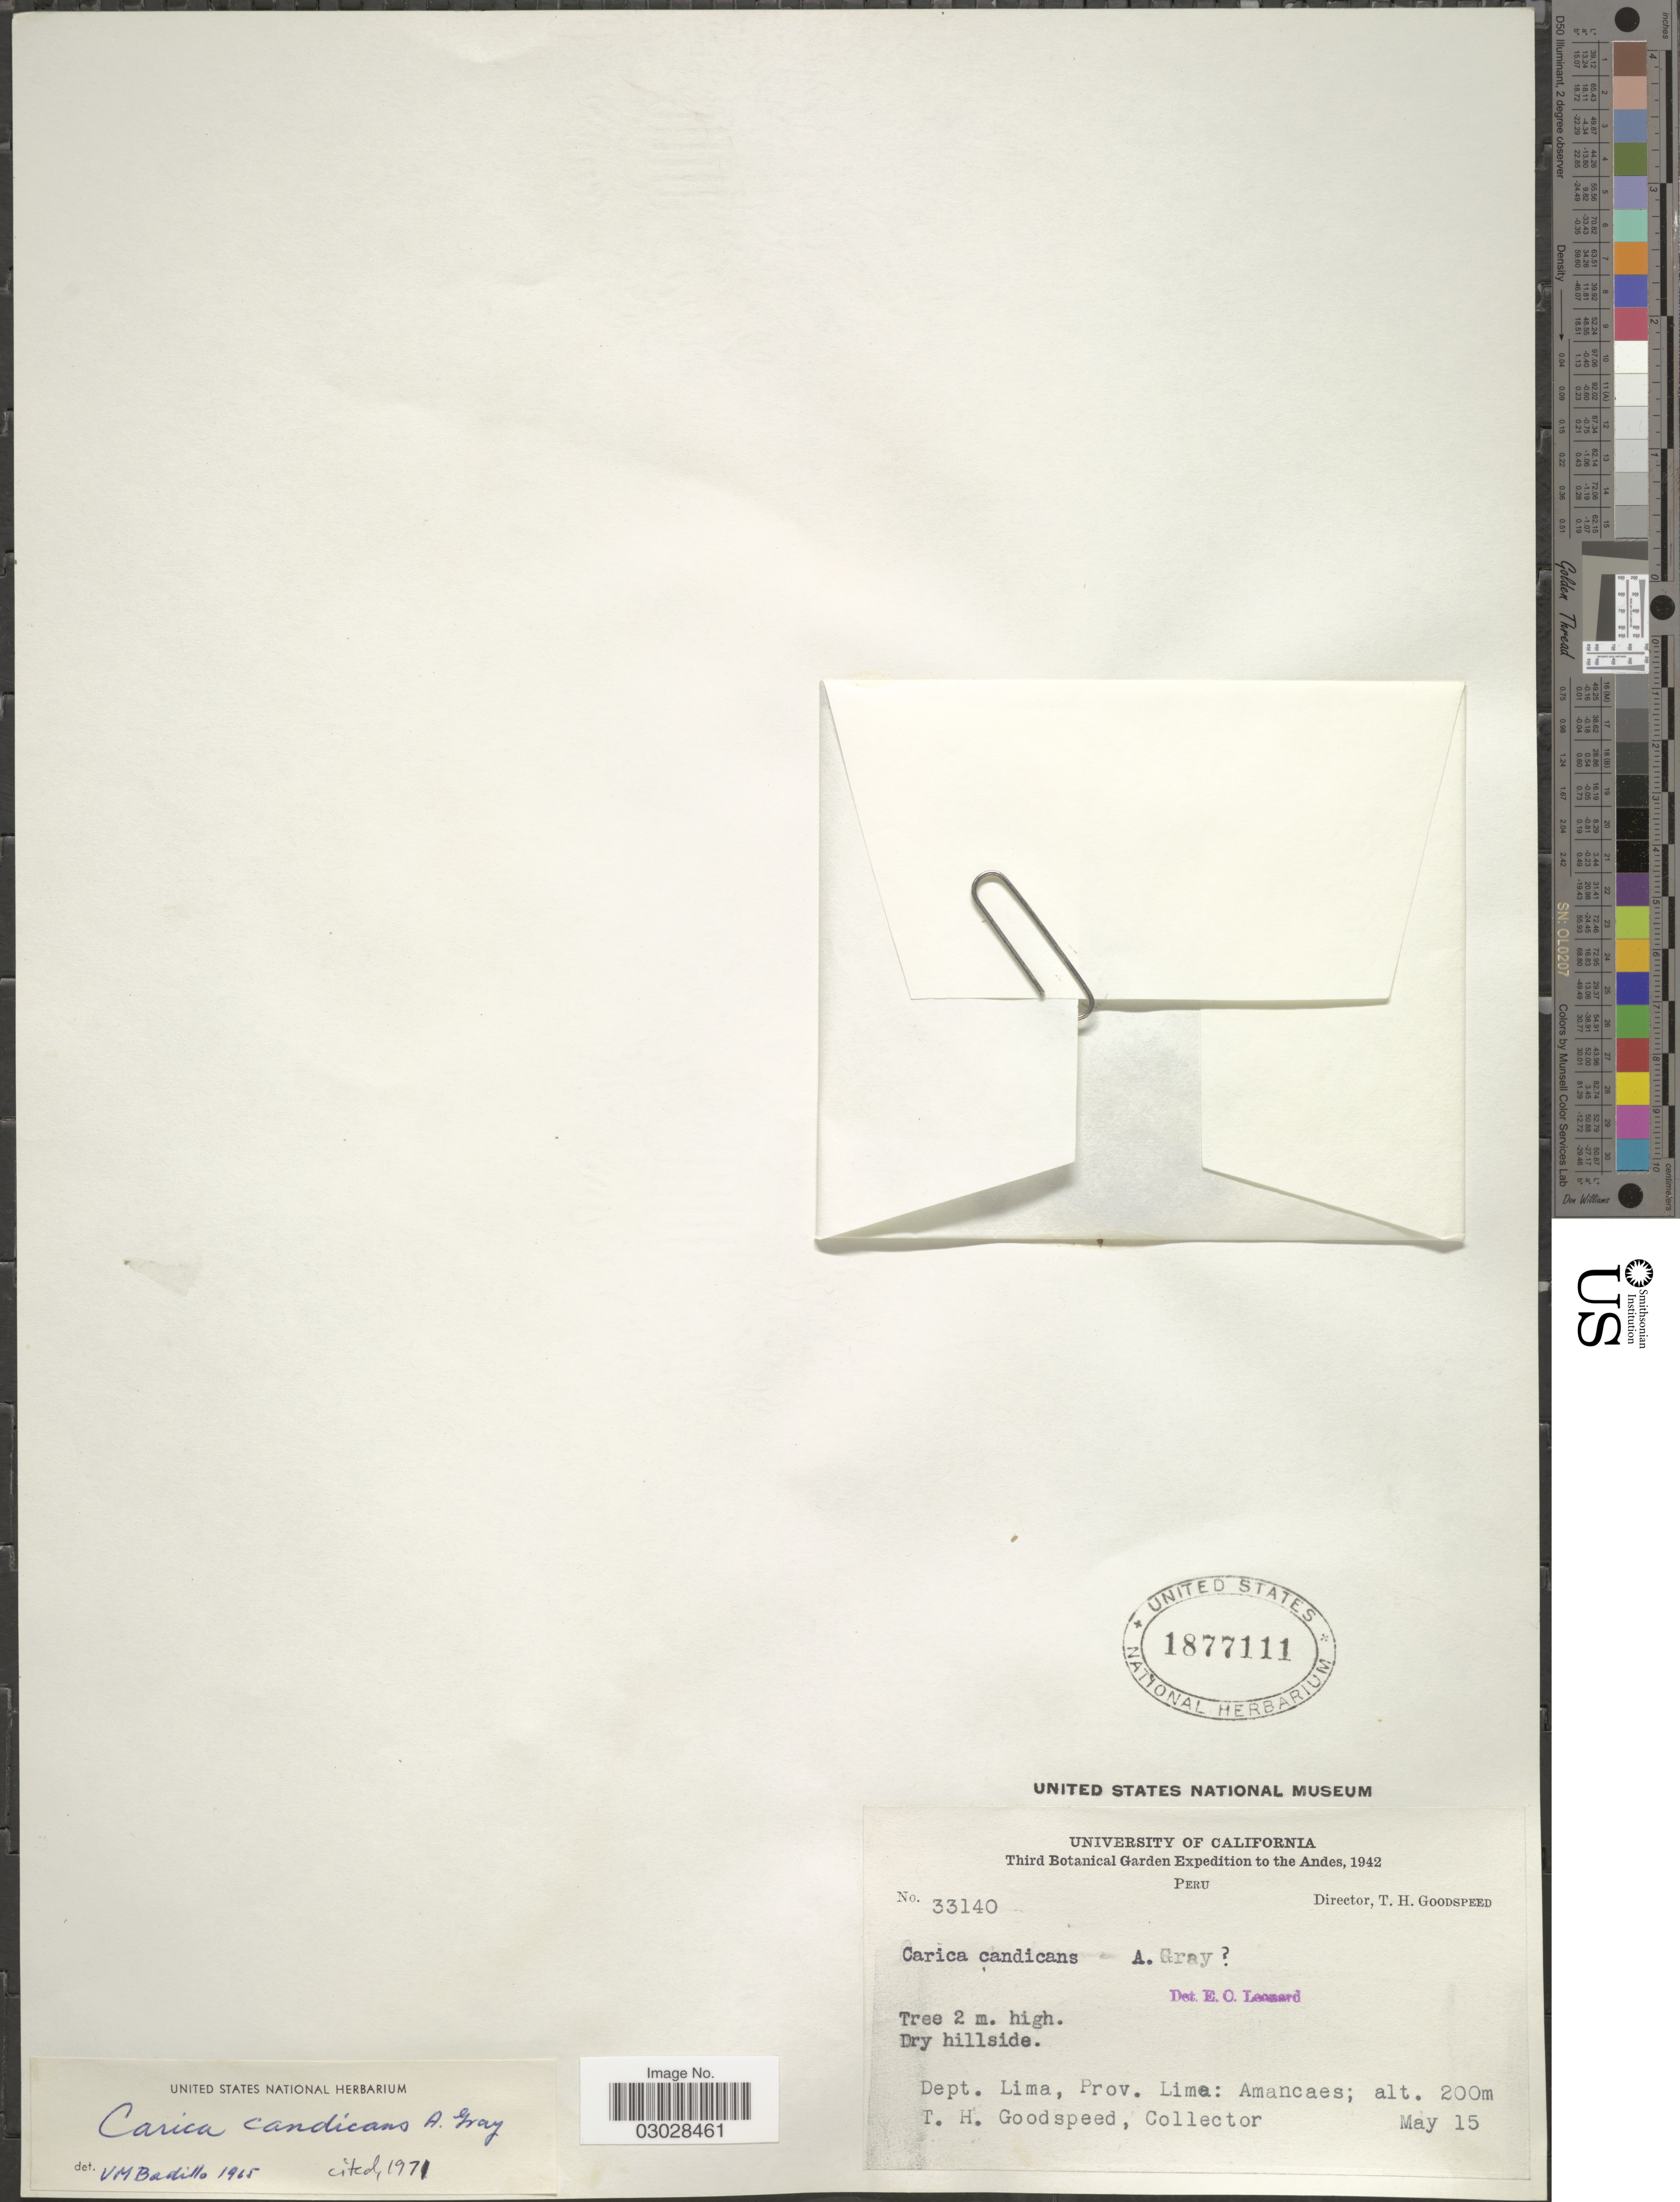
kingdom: Plantae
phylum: Tracheophyta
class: Magnoliopsida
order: Brassicales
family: Caricaceae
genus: Vasconcellea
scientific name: Vasconcellea candicans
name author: (A. Gray) A. DC.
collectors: T. Goodspeed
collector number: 33140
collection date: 1942-05-15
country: Peru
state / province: Lima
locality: The Andes, Dept. Lima, Prov. Lima: Amancaes.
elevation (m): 200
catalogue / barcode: US 1877111